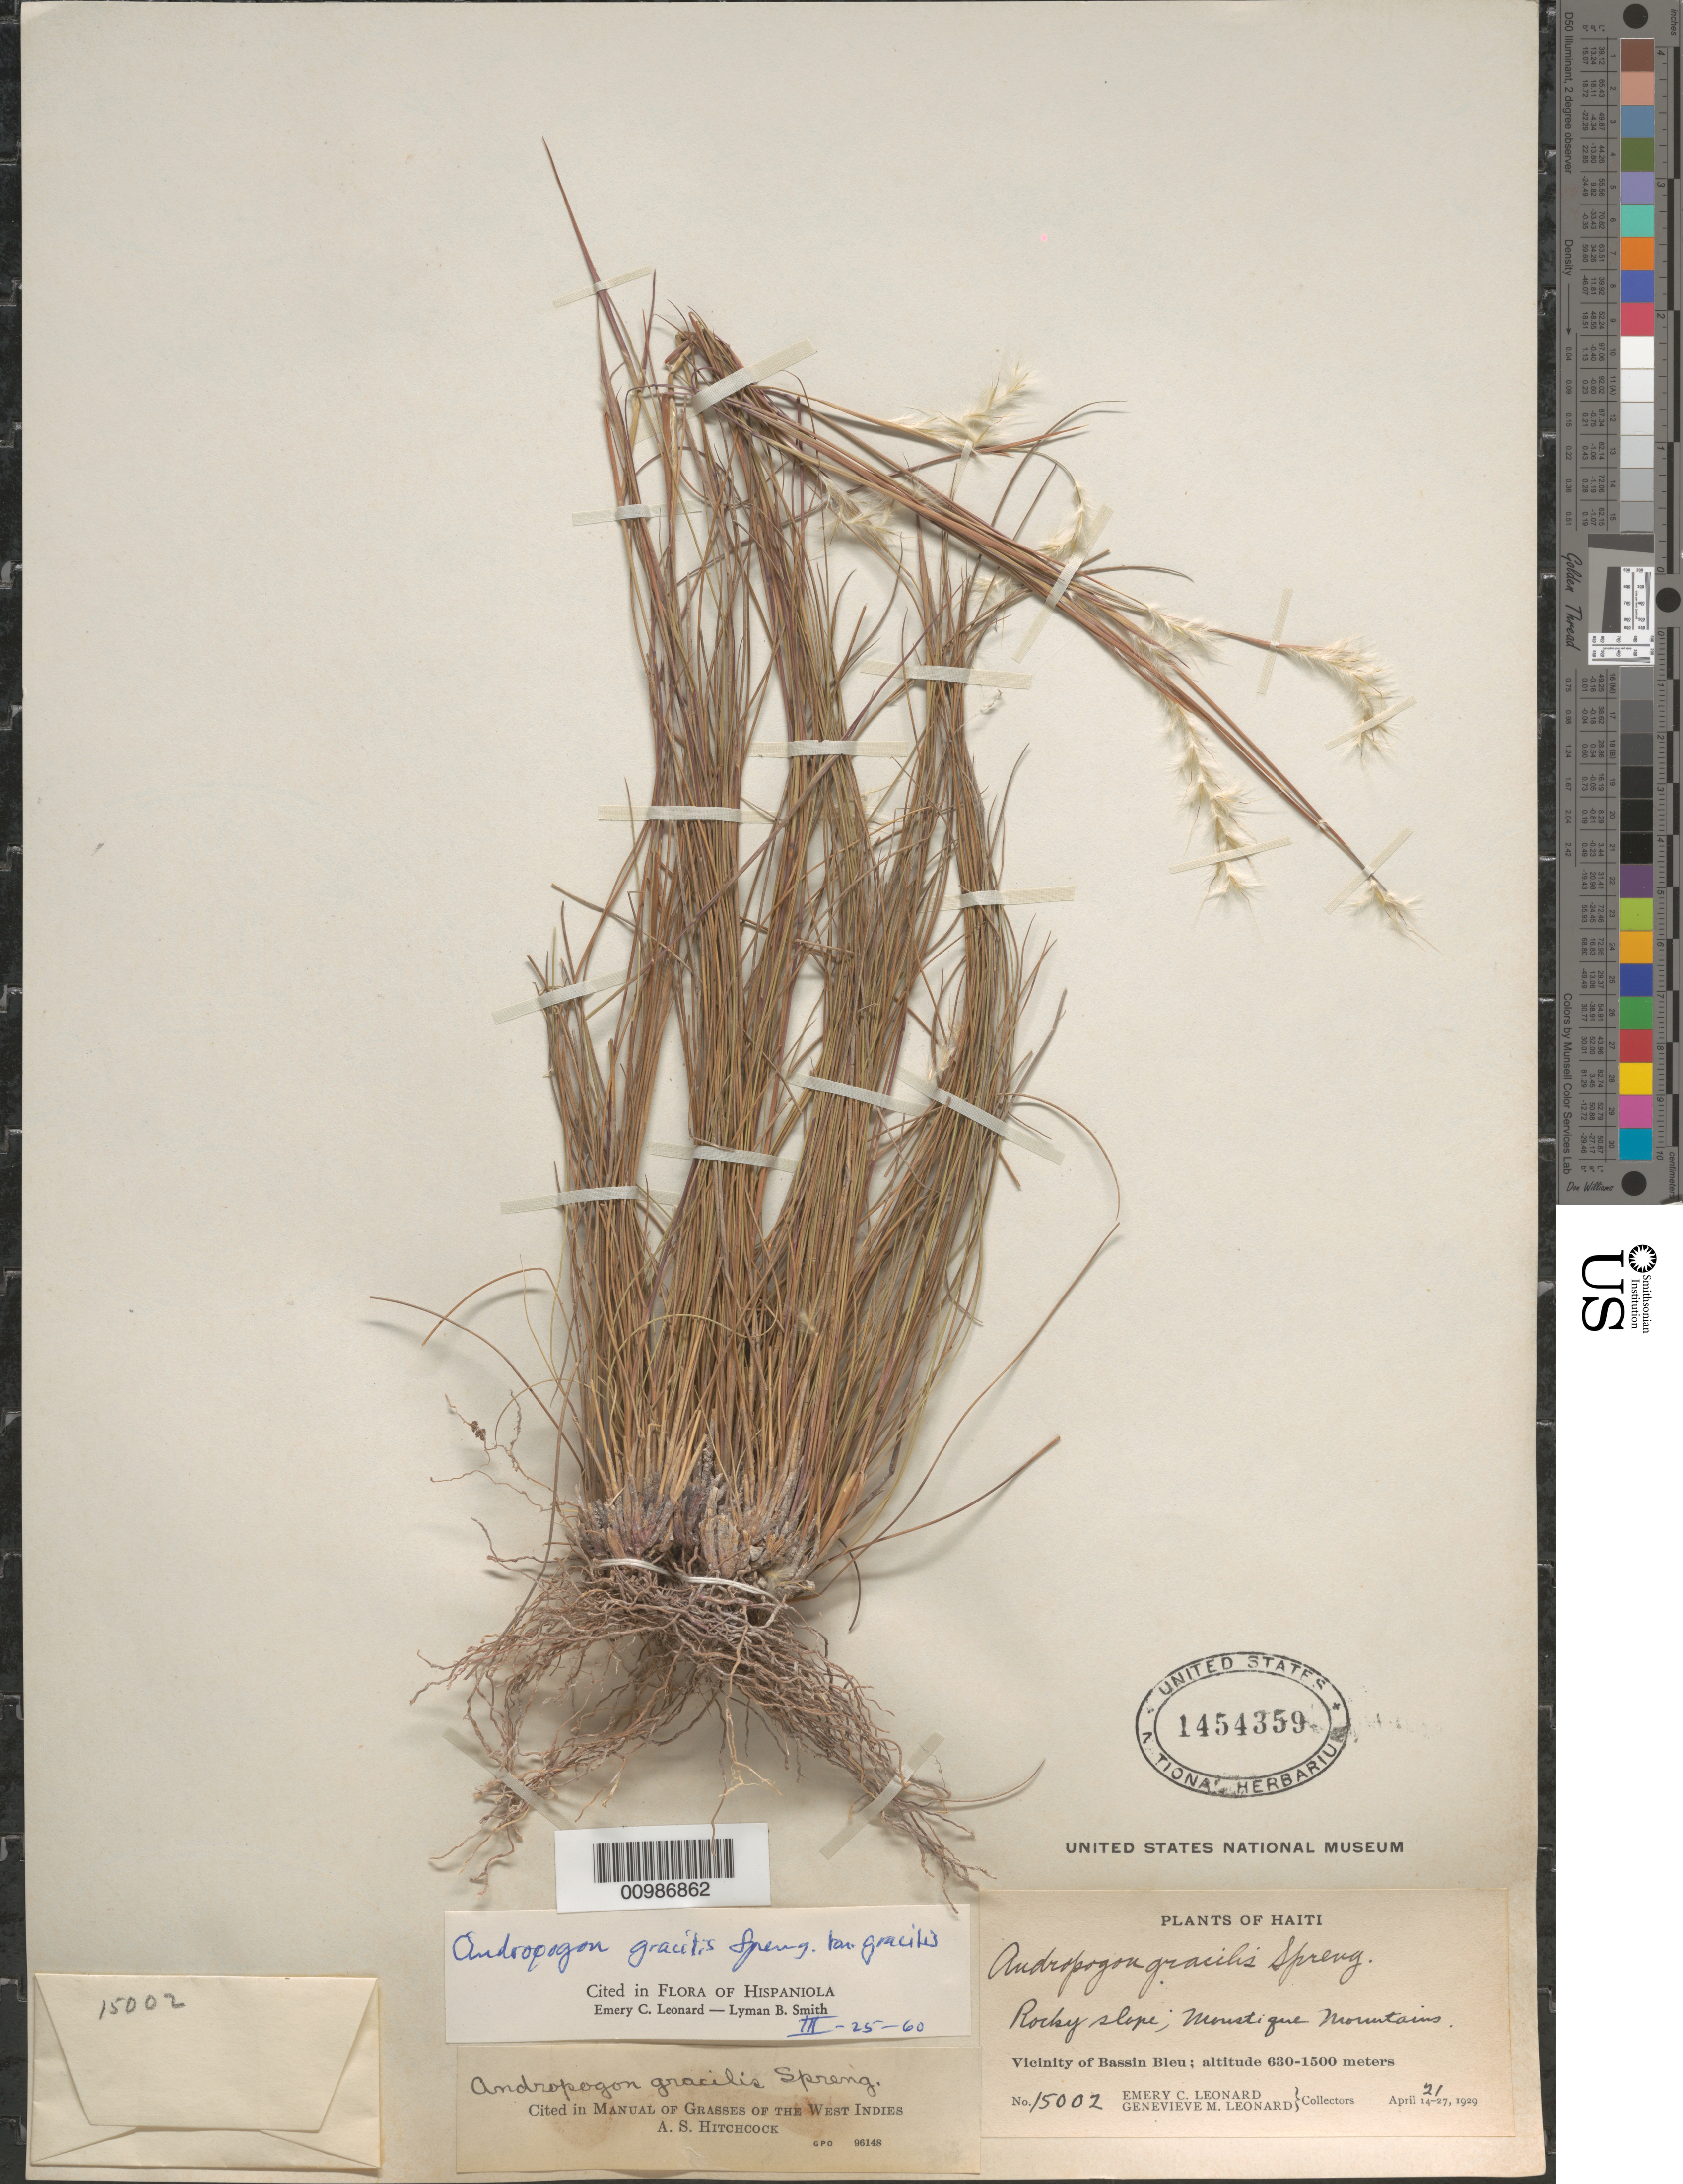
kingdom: Plantae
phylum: Tracheophyta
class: Liliopsida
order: Poales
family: Poaceae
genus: Andropogon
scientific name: Andropogon gracilis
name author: Spreng.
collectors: E. C. Leonard & G. M. Leonard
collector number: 15002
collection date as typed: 21 Apr 1929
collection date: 1929-04-21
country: Haiti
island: Hispaniola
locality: Vicinity of Bassin Bleu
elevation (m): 630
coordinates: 0 N, 0 E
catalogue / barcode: US 1454359